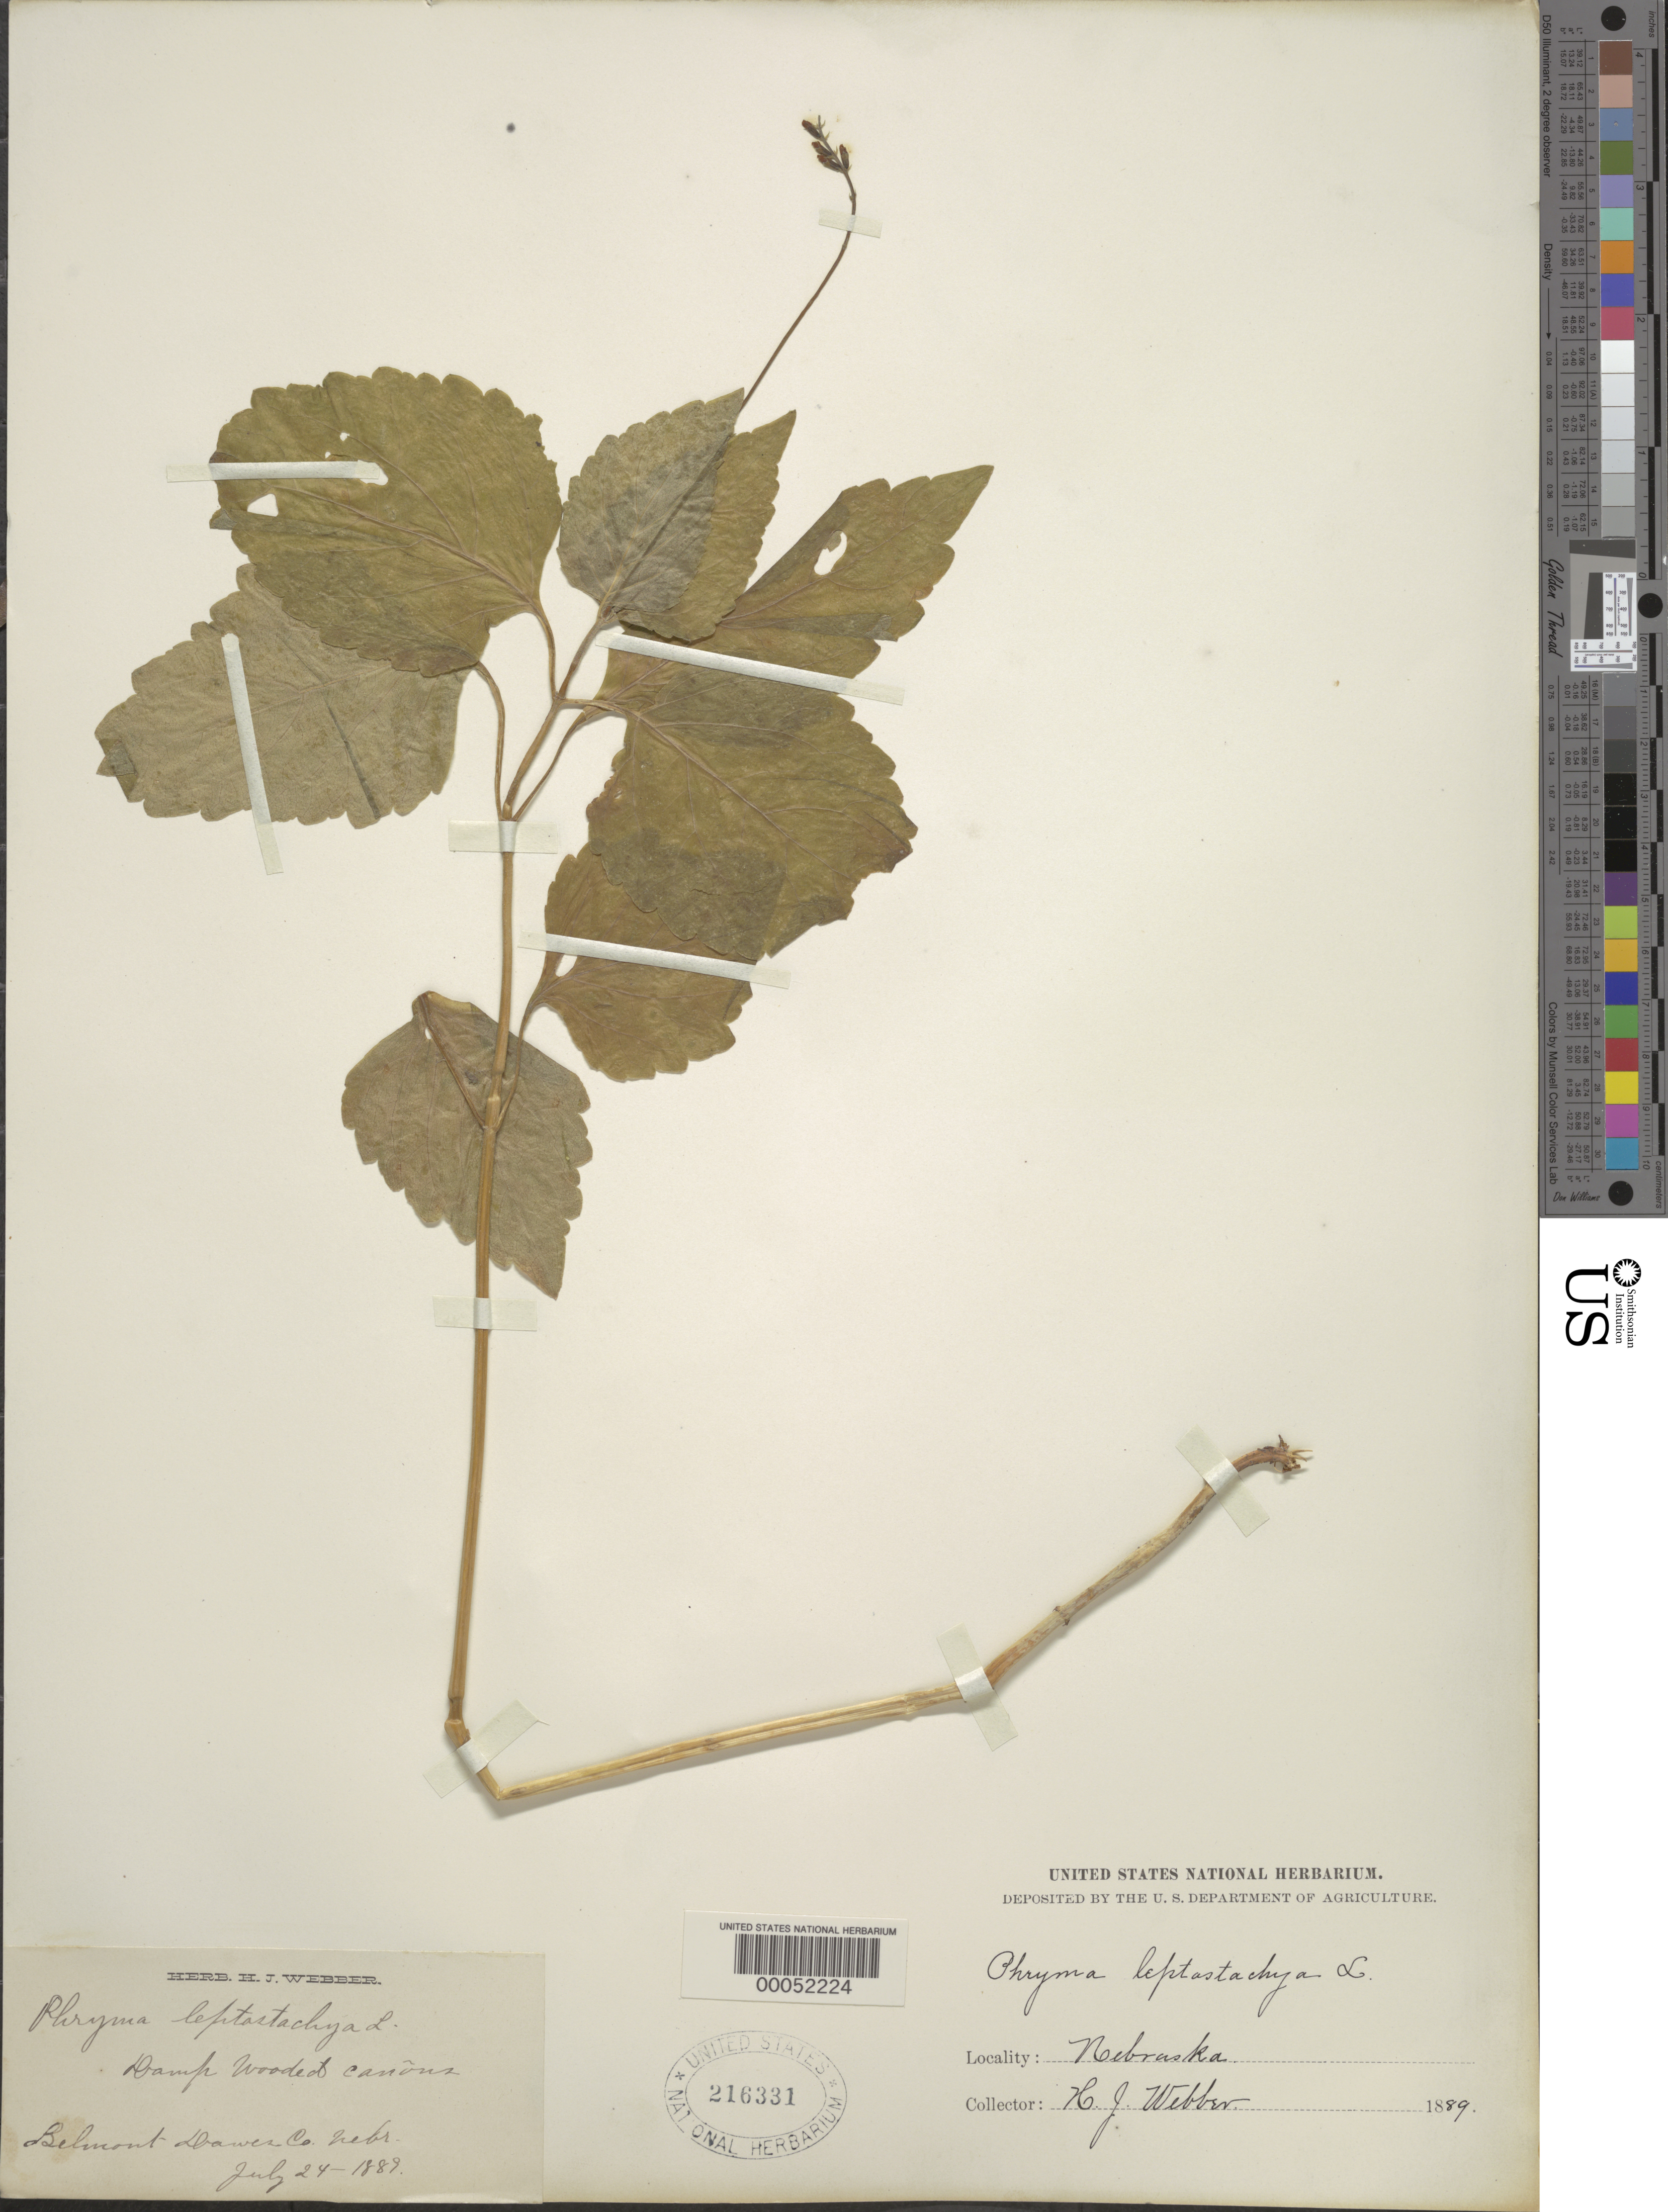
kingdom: Plantae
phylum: Tracheophyta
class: Magnoliopsida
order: Lamiales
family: Phrymaceae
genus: Phryma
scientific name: Phryma leptostachya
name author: L.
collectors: R. Webber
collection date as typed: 24 Jul 1889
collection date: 1889-07-24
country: United States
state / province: Nebraska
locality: Belmont dawer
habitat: In damp wooded canons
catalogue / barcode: US 216331